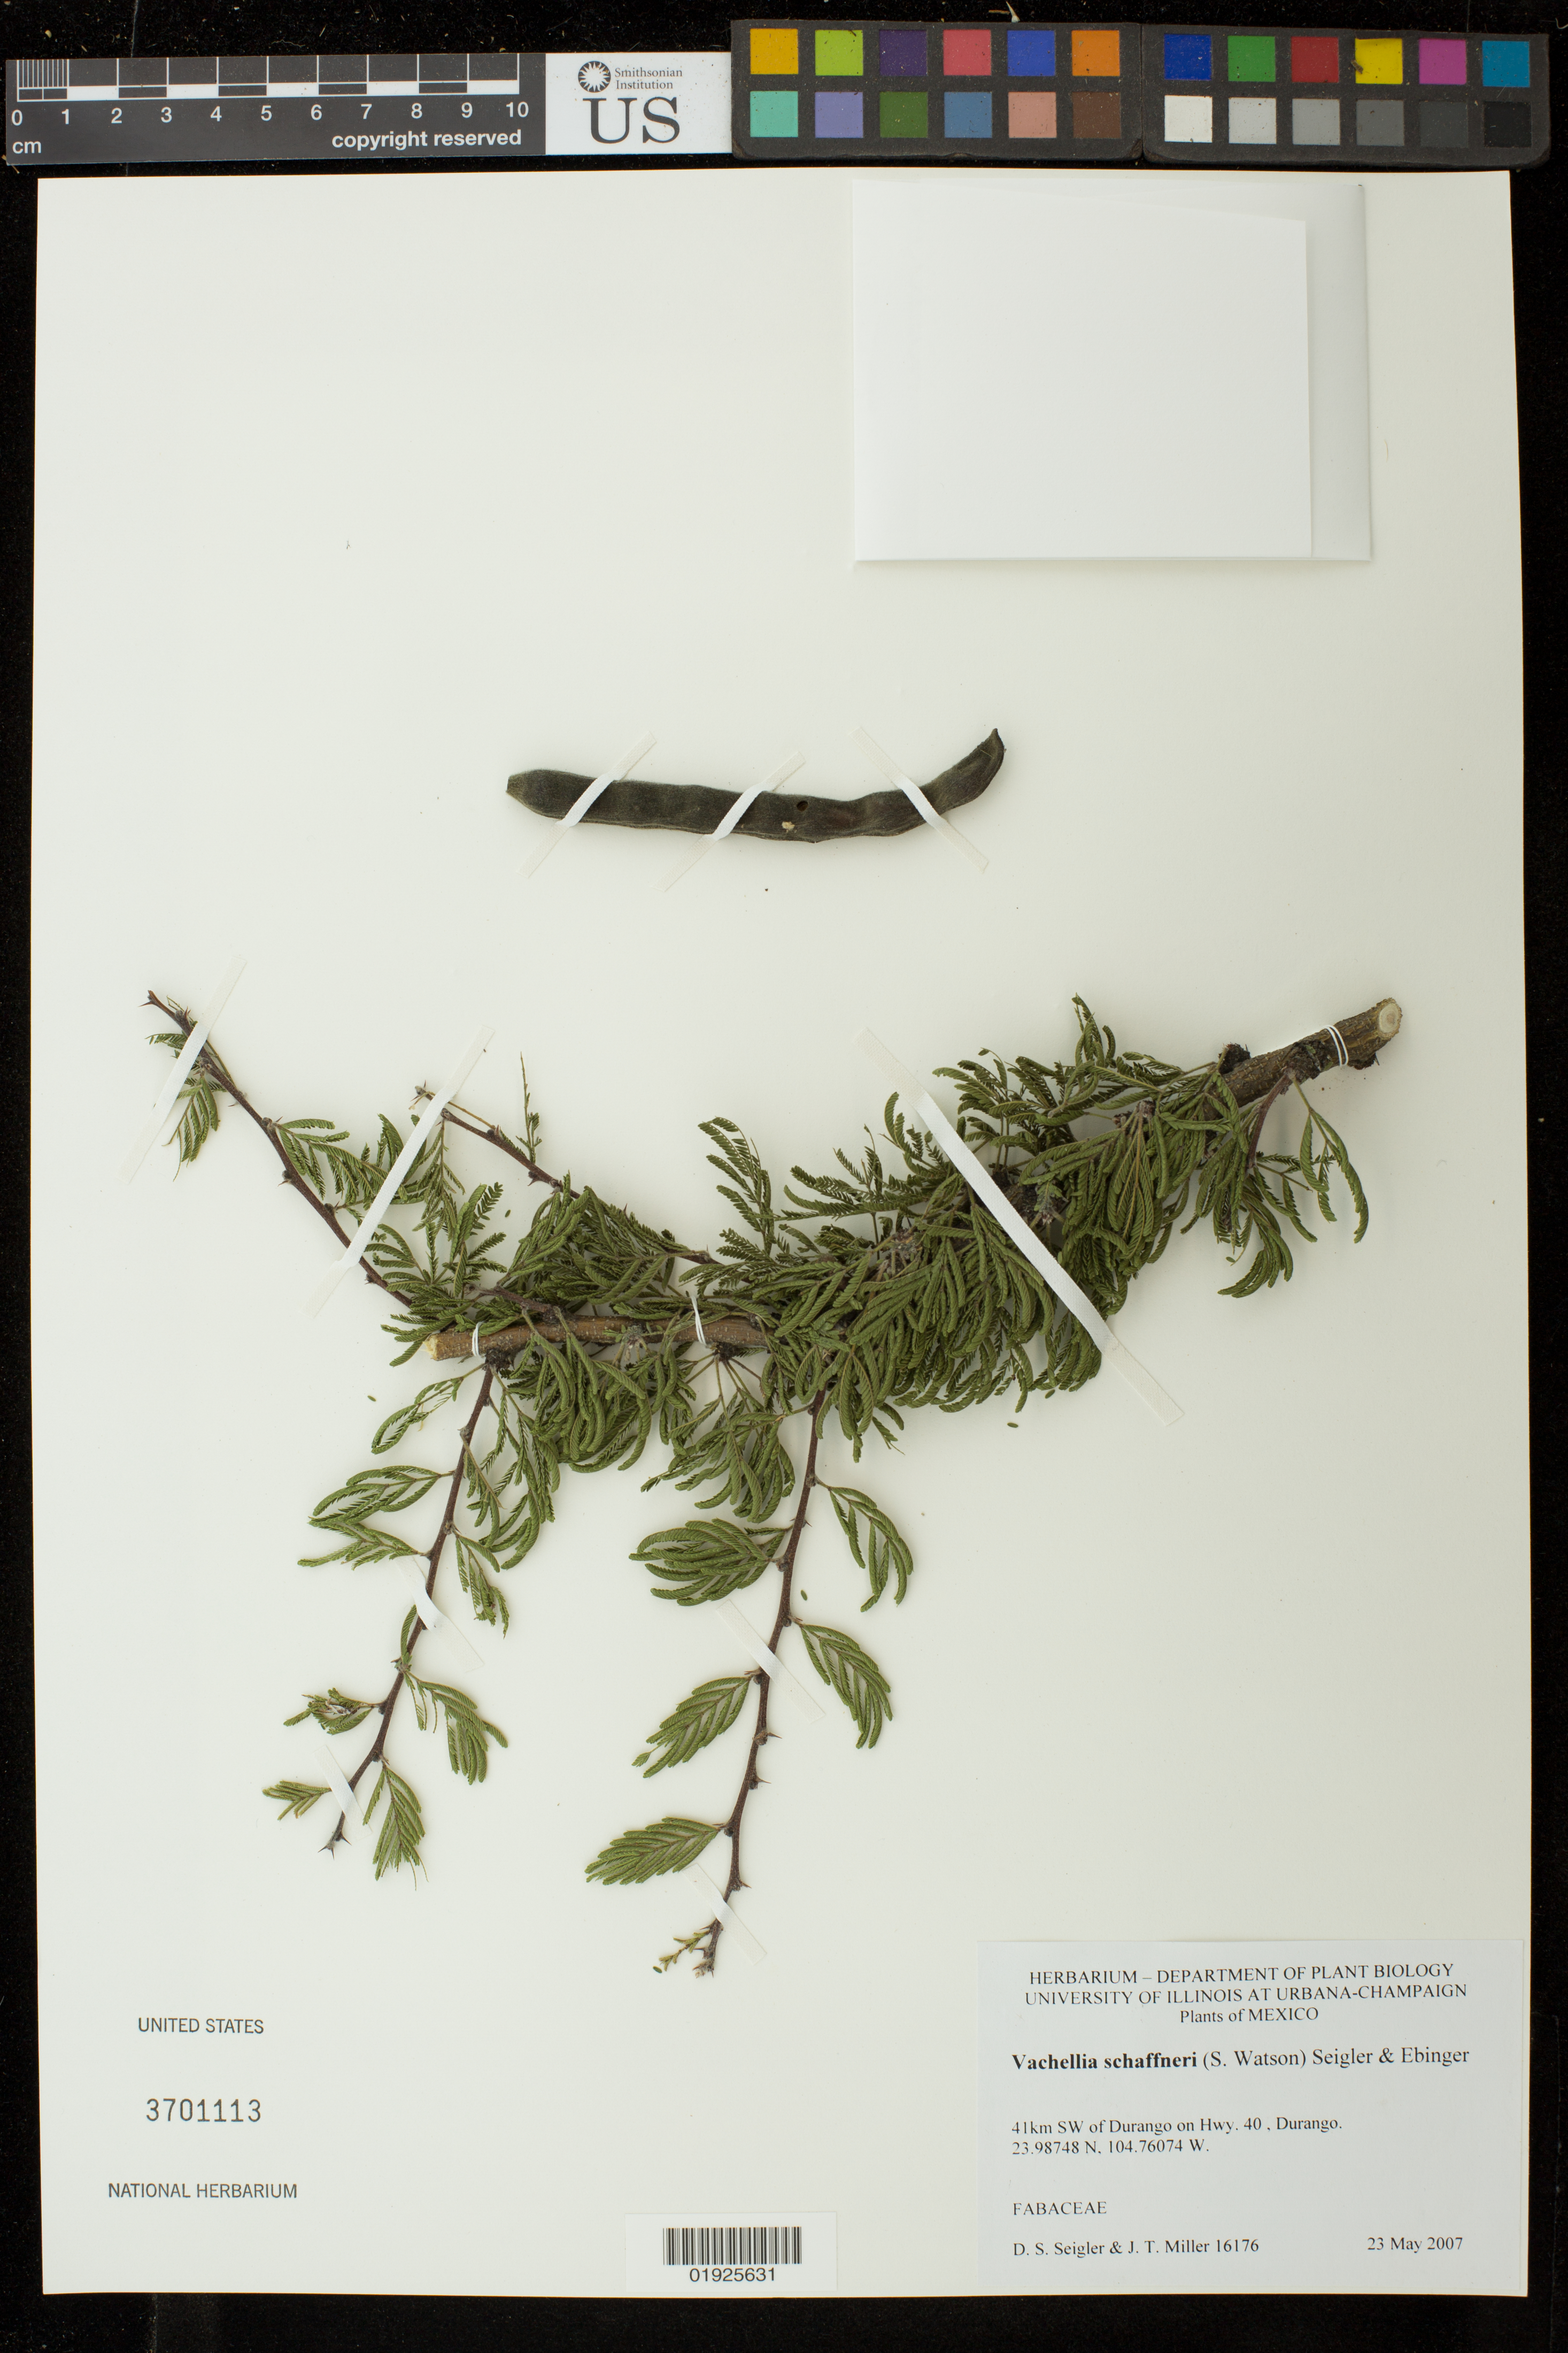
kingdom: Plantae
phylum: Tracheophyta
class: Magnoliopsida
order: Fabales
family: Fabaceae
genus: Vachellia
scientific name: Vachellia schaffneri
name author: (S. Watson) Seigler & Ebinger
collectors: D. S. Seigler & J. T. Miller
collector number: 16176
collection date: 2007-05-23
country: Mexico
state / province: Durango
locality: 41 km SW of Durango on Hwy 40.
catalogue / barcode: US 3701113